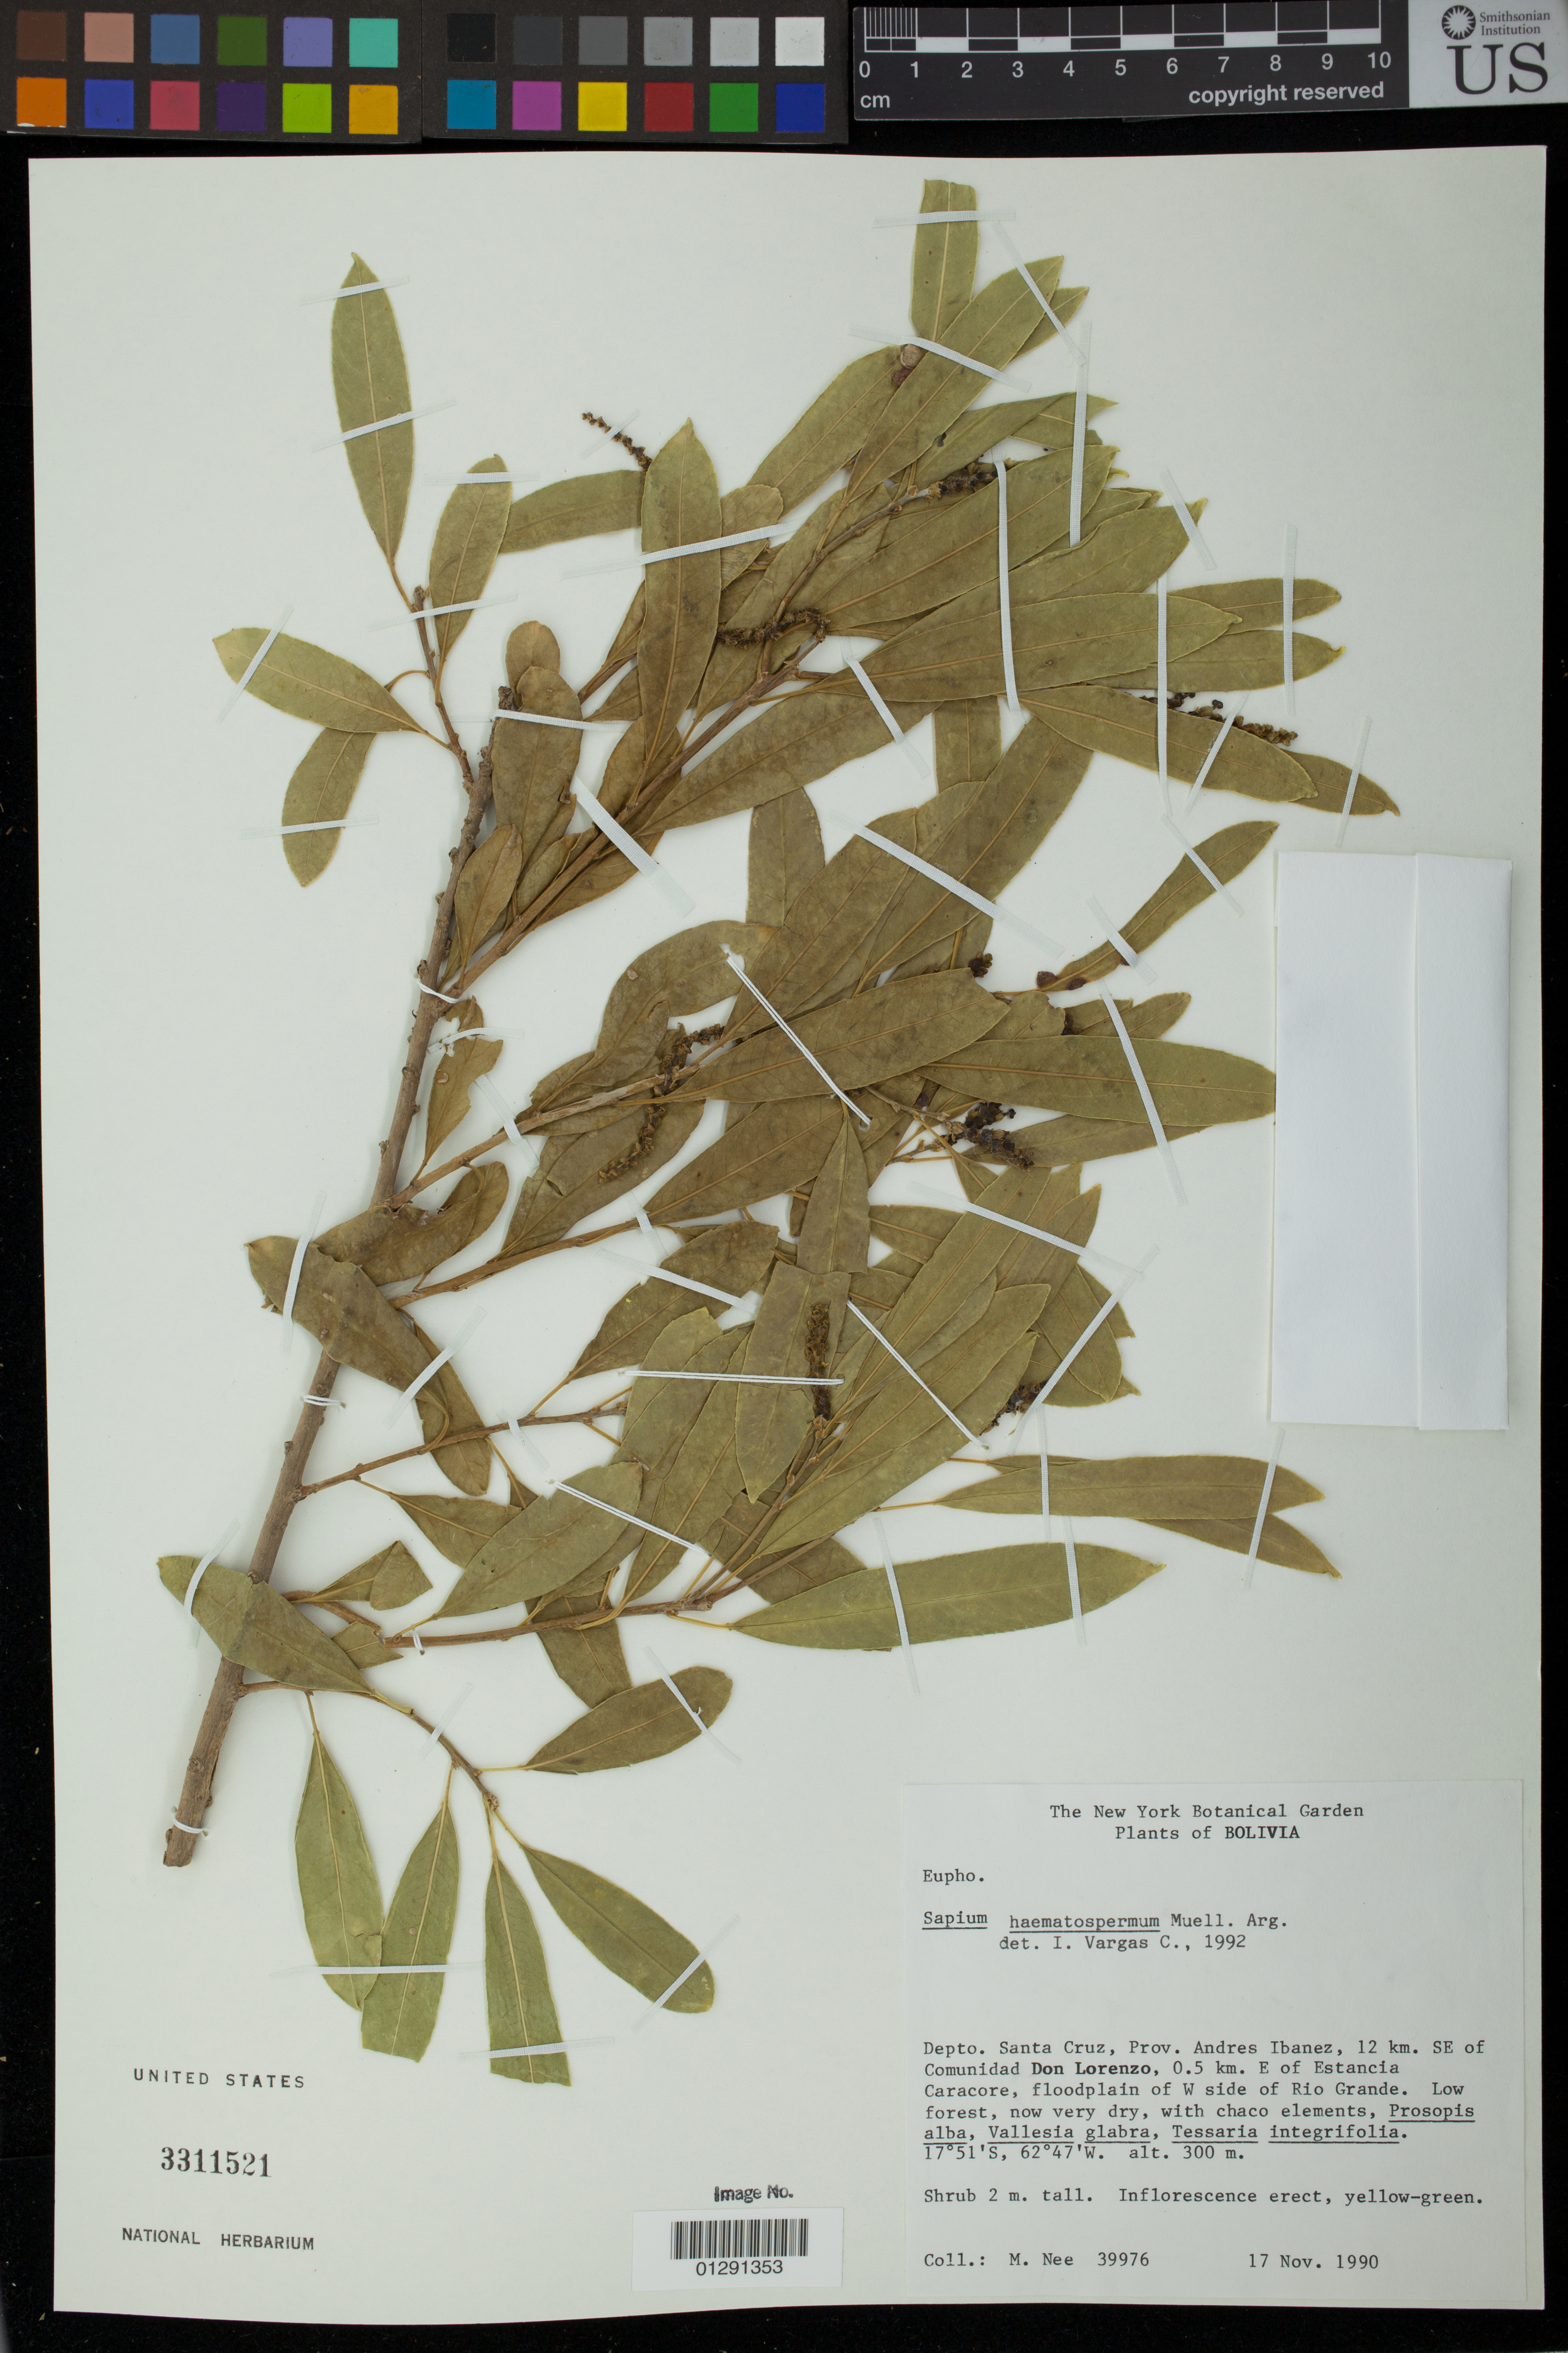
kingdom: Plantae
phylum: Tracheophyta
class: Magnoliopsida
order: Malpighiales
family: Euphorbiaceae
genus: Sapium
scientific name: Sapium haematospermum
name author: Müll. Arg.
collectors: M. Nee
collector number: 39976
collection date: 1990-11-17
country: Bolivia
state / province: Santa Cruz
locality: Prov. Andres Ibanez, 12 km. SE of Comunidad Don Lorenzo, 0.5 km. E of Estancia Caracore, floodplain of W side of Rio Grande.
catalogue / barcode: US 3311521